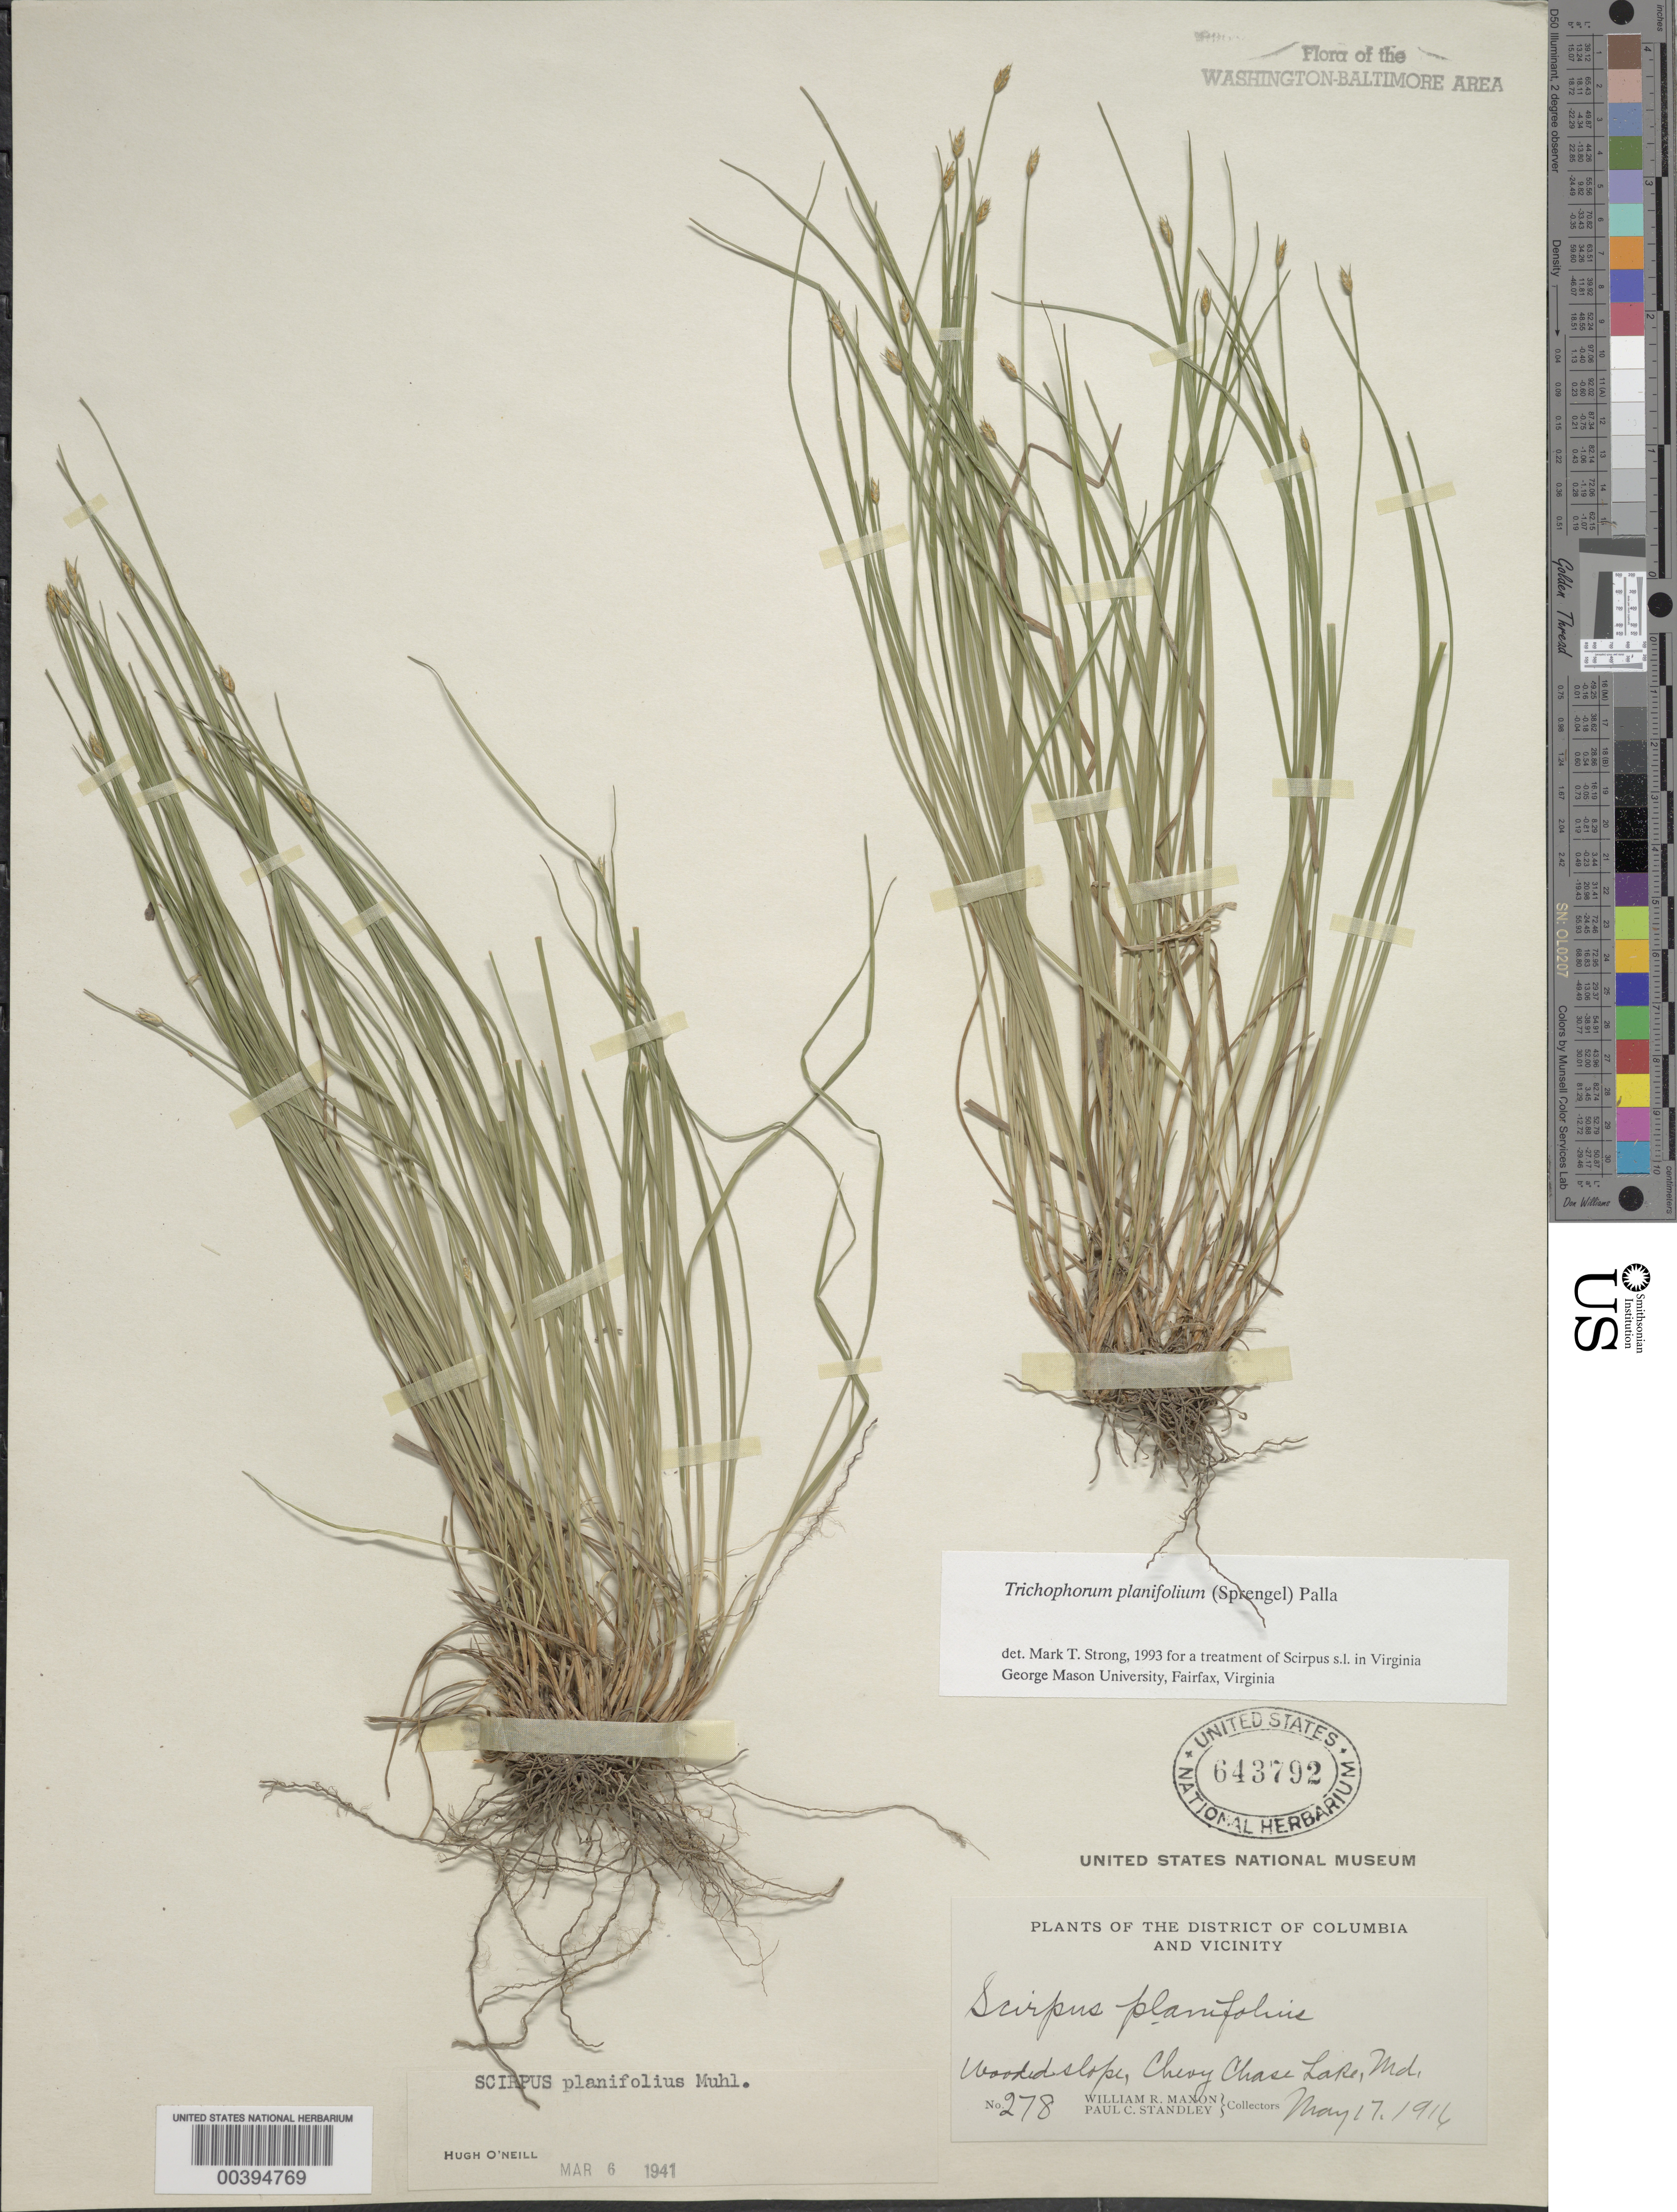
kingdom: Plantae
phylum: Tracheophyta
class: Liliopsida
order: Poales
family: Cyperaceae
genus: Trichophorum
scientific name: Trichophorum planifolium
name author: (Spreng.) Palla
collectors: W. R. Maxon & P. C. Standley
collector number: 278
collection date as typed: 17 May 1916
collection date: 1916-05-17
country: United States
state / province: Maryland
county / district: Montgomery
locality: Chevy Chase Lake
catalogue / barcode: US 643792